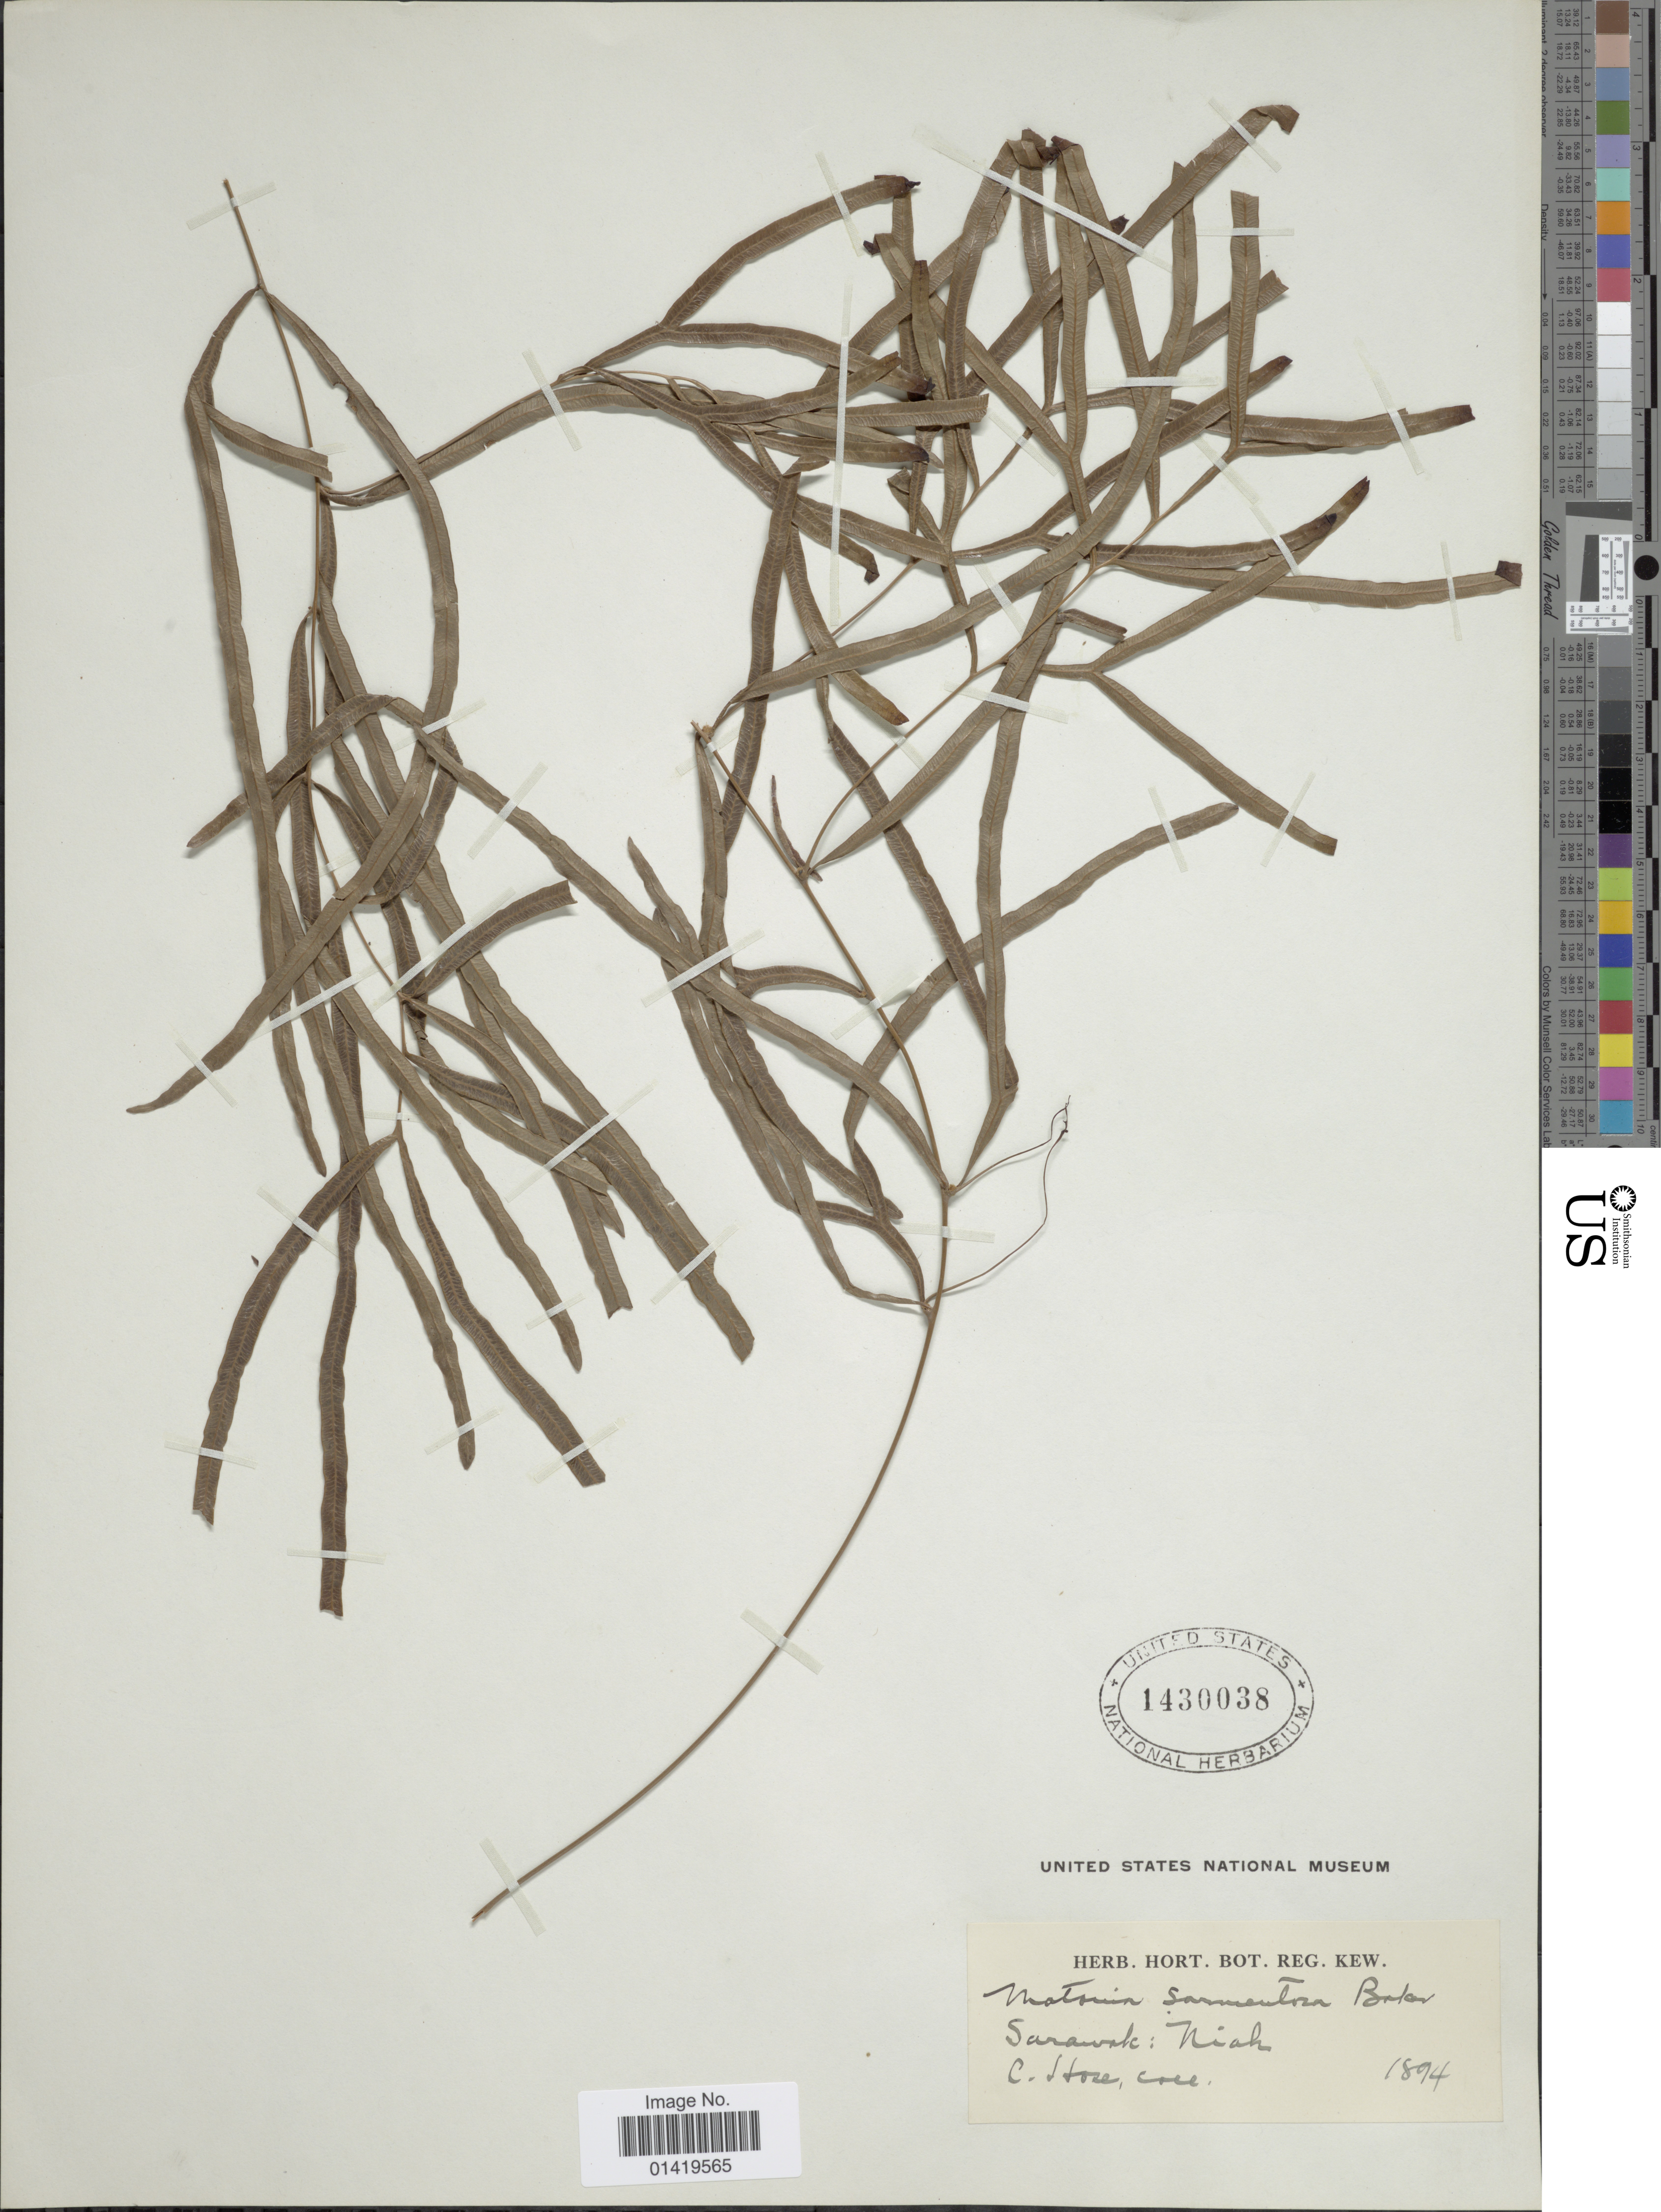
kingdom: Plantae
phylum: Tracheophyta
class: Polypodiopsida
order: Gleicheniales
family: Matoniaceae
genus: Phanerosorus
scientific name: Phanerosorus sarmentosus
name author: (Baker) Copel.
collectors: C. Hose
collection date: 1894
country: Malaysia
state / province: Sarawak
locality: Sarawak: Niah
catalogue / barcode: US 1430038